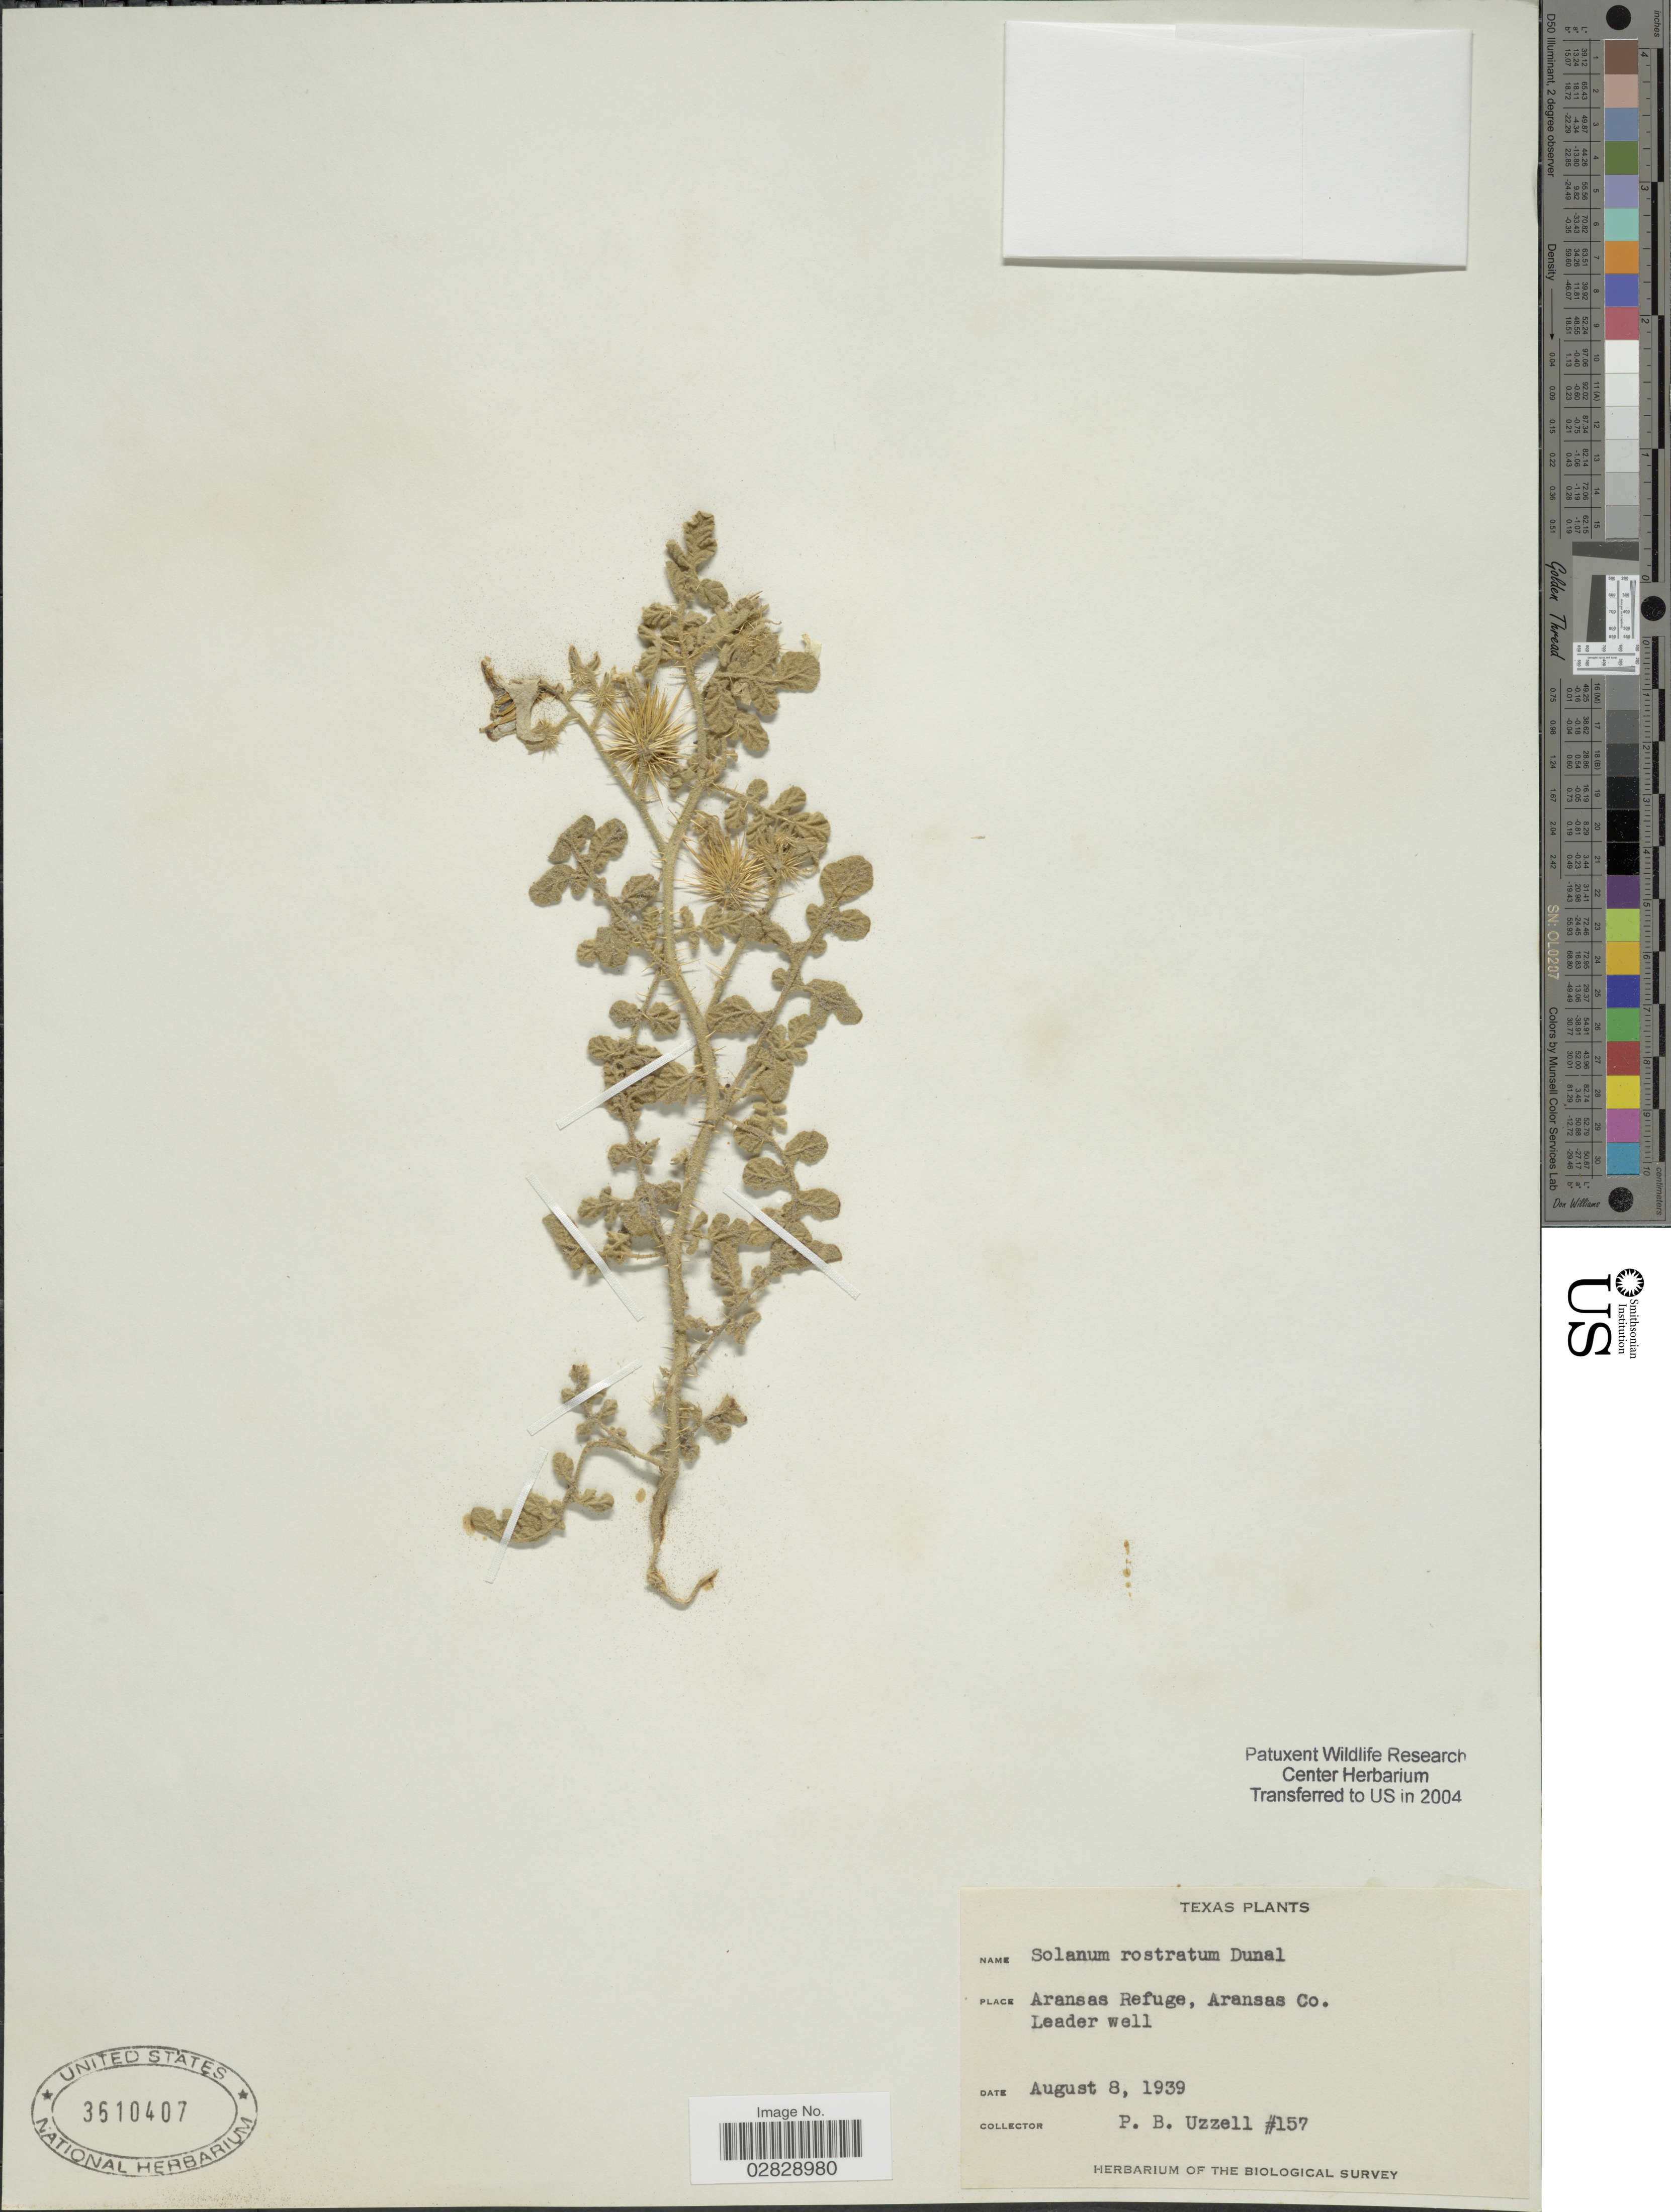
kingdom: Plantae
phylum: Tracheophyta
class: Magnoliopsida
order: Solanales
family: Solanaceae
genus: Solanum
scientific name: Solanum rostratum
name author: Dunal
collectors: P. Uzzell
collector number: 157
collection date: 1939-08-08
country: United States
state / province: Texas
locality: Aransas Refuge, Aransas Co. Leader well.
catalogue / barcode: US 3610407